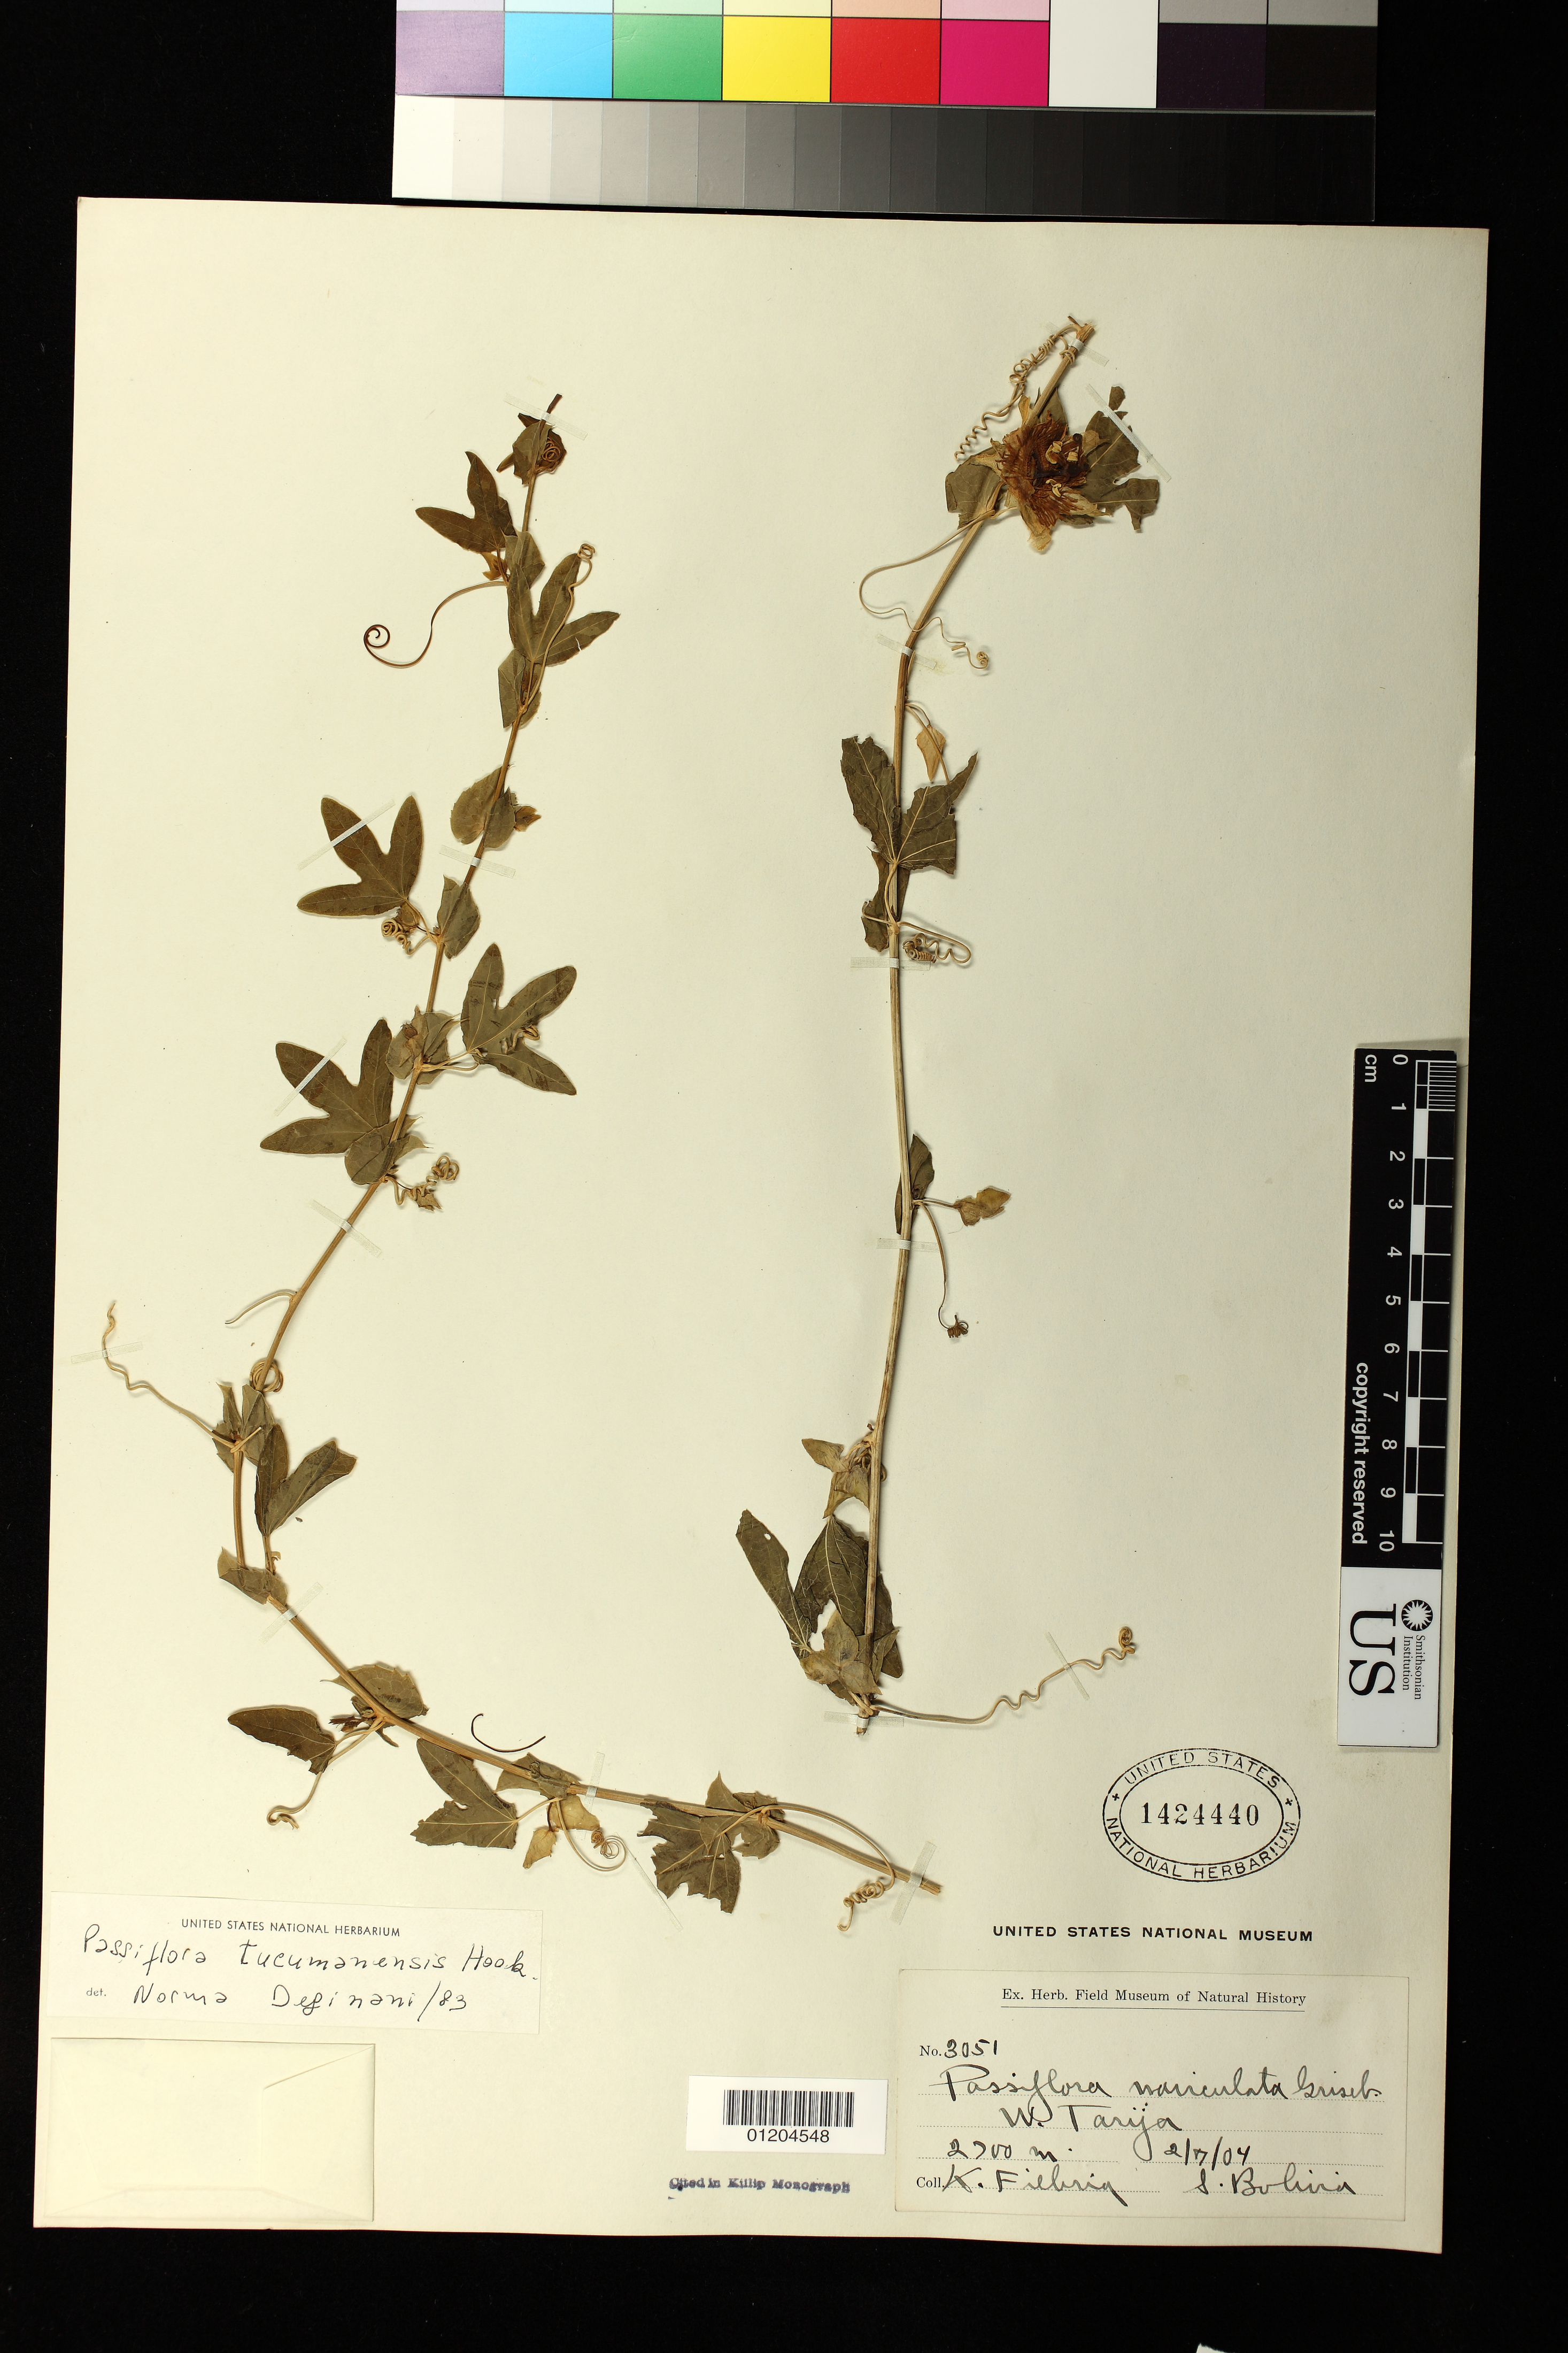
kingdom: Plantae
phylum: Tracheophyta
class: Magnoliopsida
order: Malpighiales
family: Passifloraceae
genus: Passiflora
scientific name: Passiflora tucumanensis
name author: Hook.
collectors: K. Fiebrig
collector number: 3051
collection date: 1904-07-02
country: Bolivia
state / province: Tarija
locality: West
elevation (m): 2700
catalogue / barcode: US 1424440